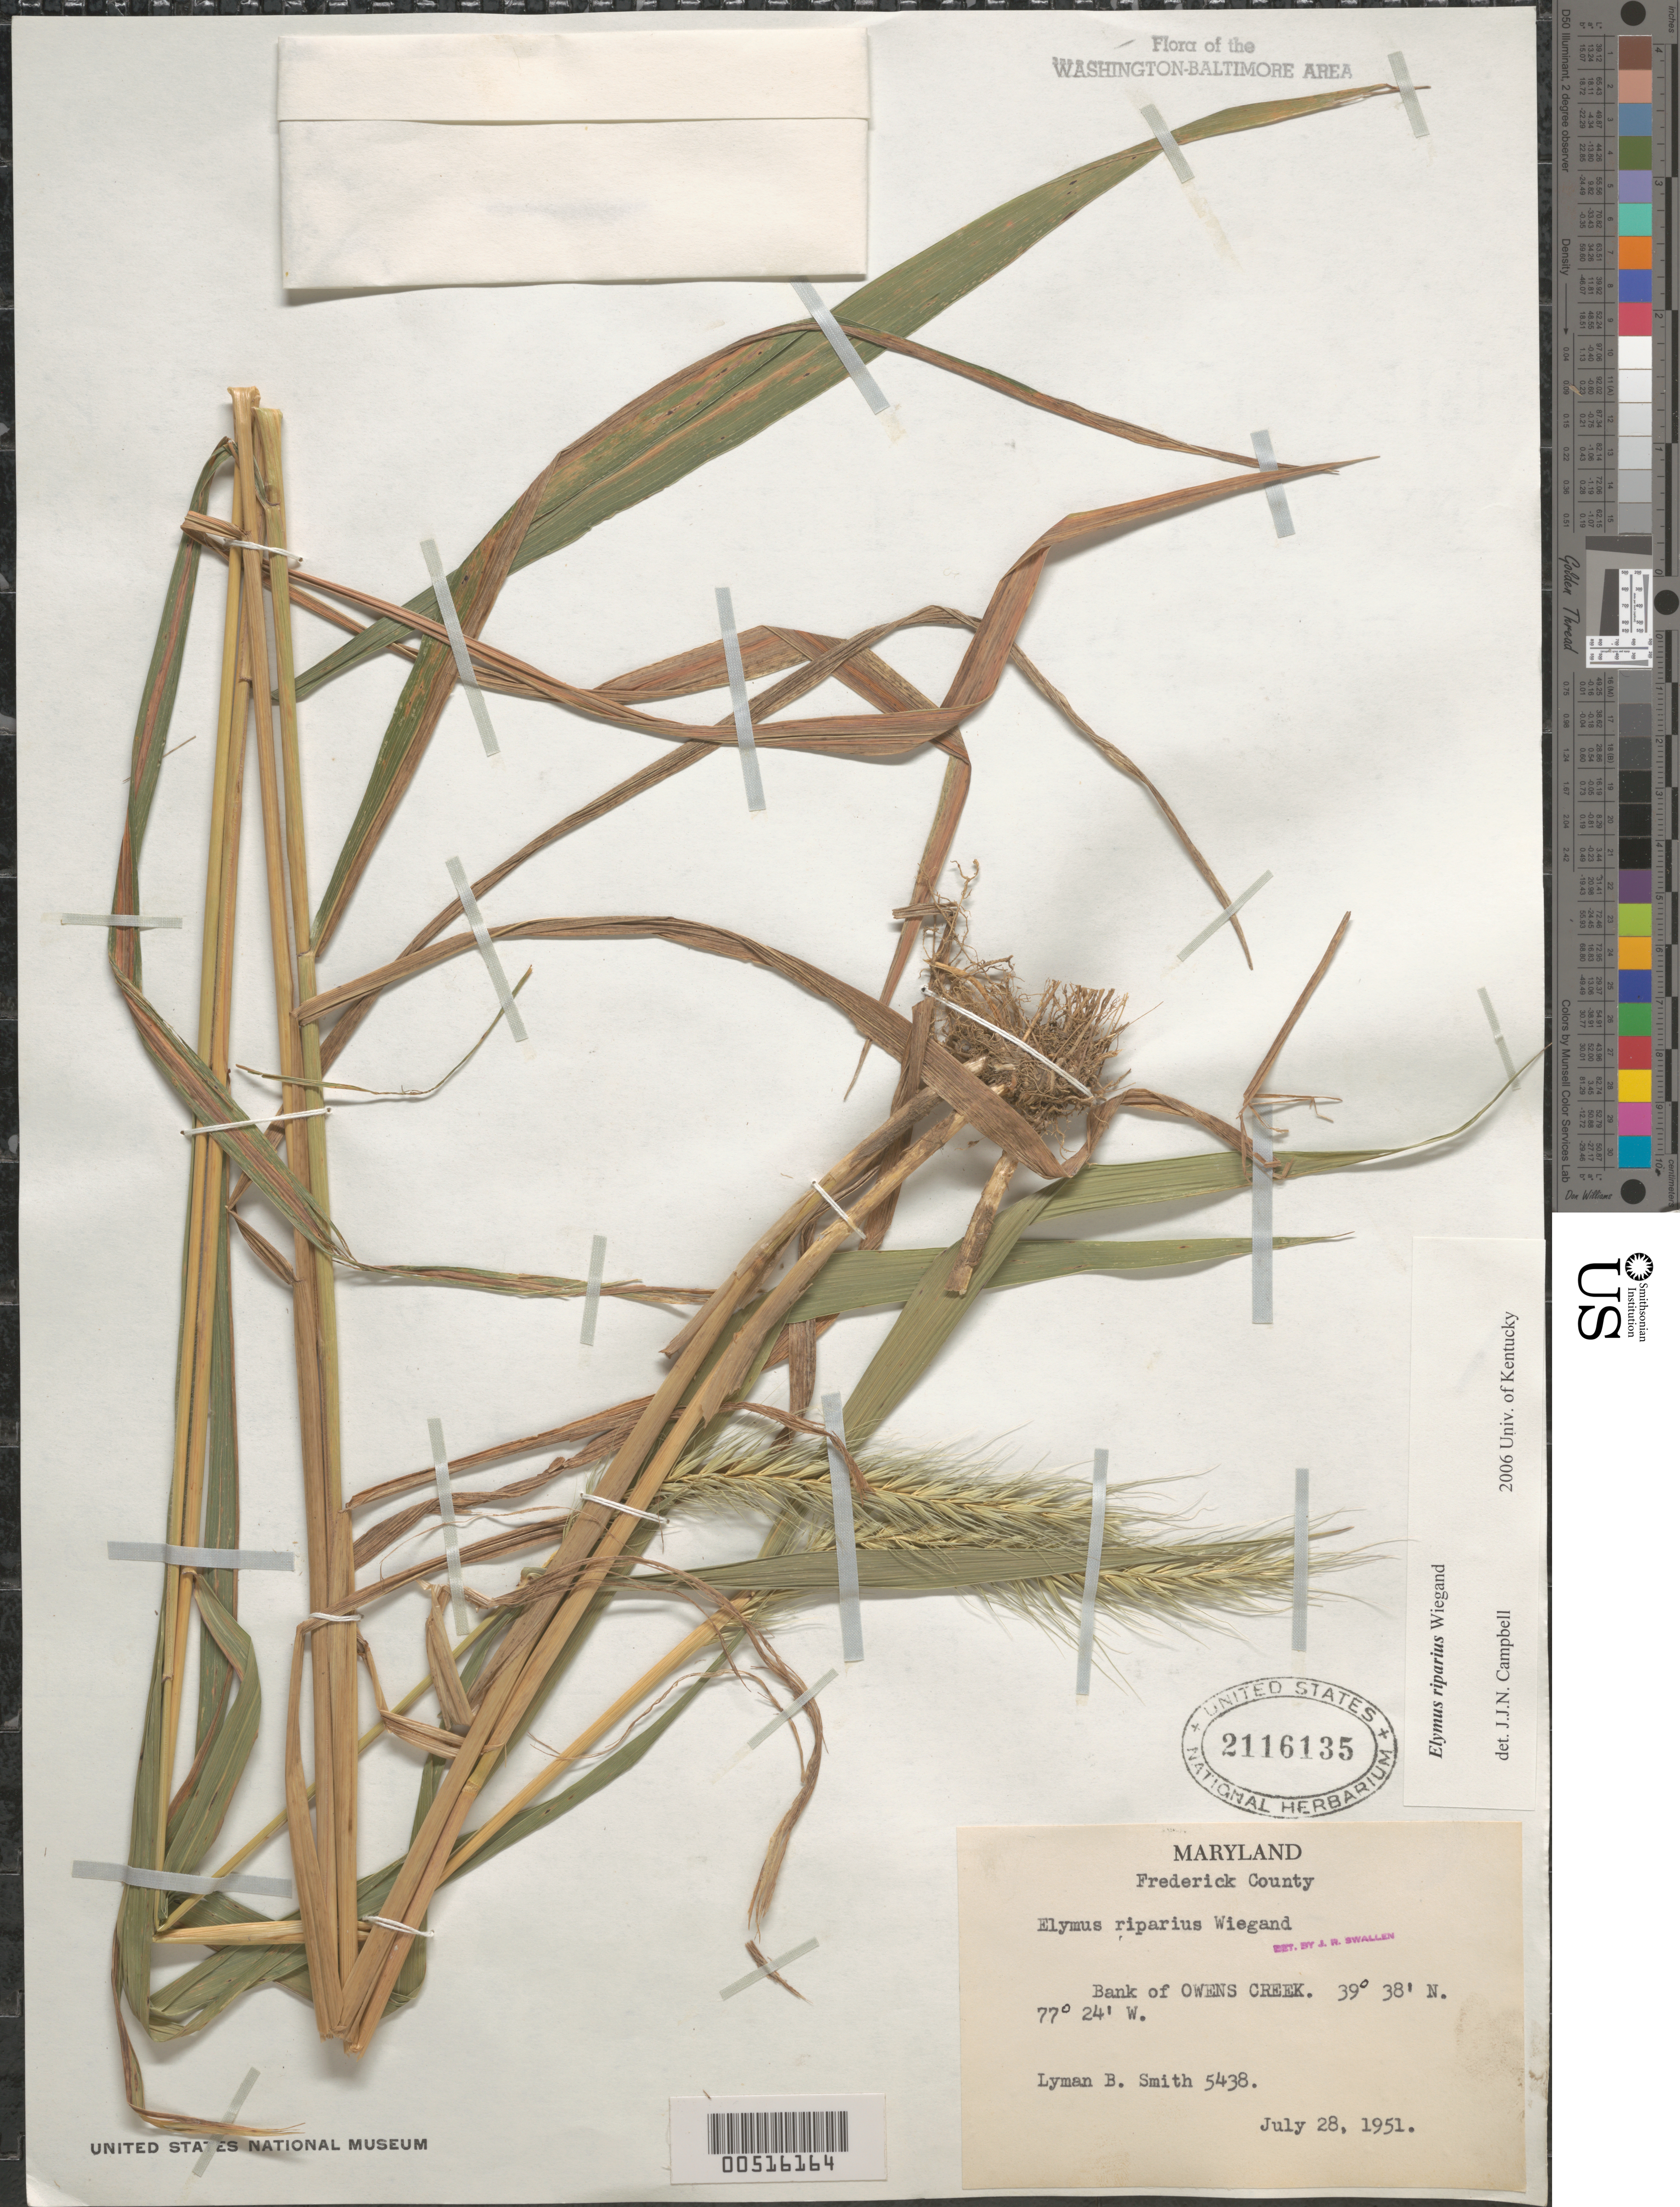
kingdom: Plantae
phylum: Tracheophyta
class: Liliopsida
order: Poales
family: Poaceae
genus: Elymus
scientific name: Elymus riparius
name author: Wiegand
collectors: L. Smith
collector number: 5438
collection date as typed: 28 Jul 1951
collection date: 1951-07-28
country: United States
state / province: Maryland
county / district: Frederick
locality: Owens Creek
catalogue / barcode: US 2116135